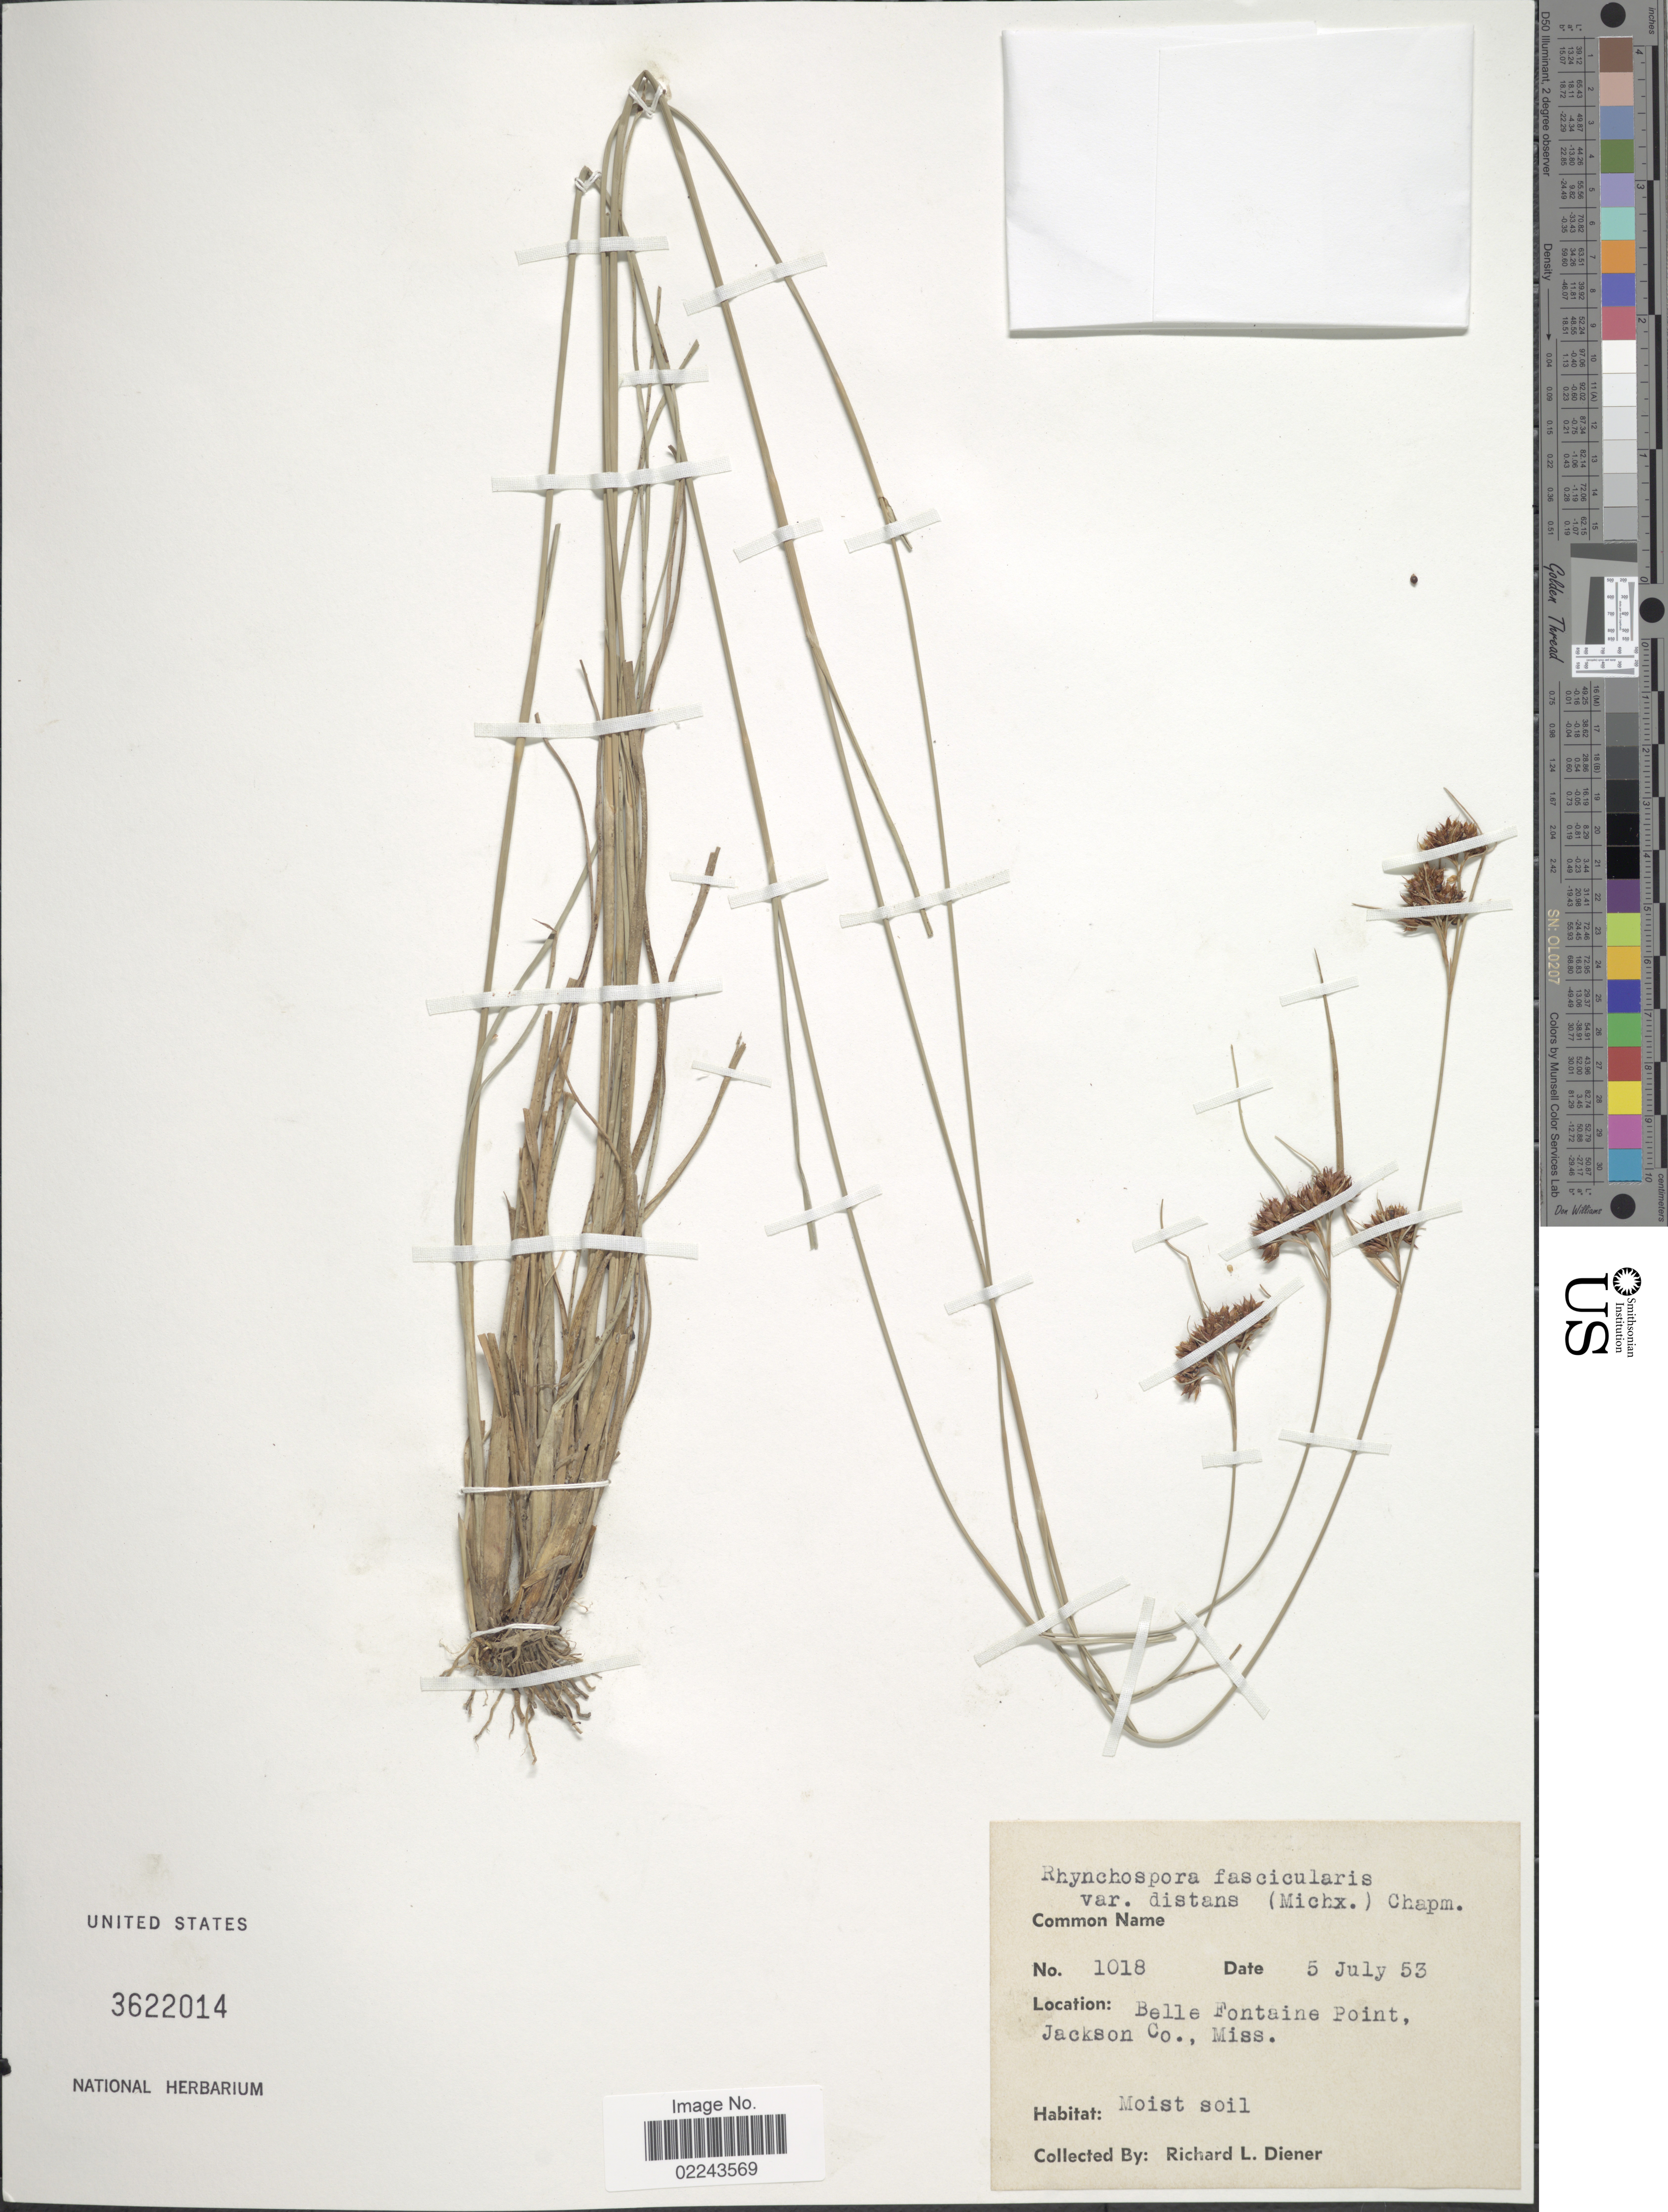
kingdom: Plantae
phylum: Tracheophyta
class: Liliopsida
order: Poales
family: Cyperaceae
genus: Rhynchospora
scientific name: Rhynchospora distans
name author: (Michx.) Vahl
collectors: R. Diener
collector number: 1018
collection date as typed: Transcribed d/m/y: 5/7/53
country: United States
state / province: Mississippi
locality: Belle Fontaine Point, Jackson Co., Miss.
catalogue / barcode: US 3622014